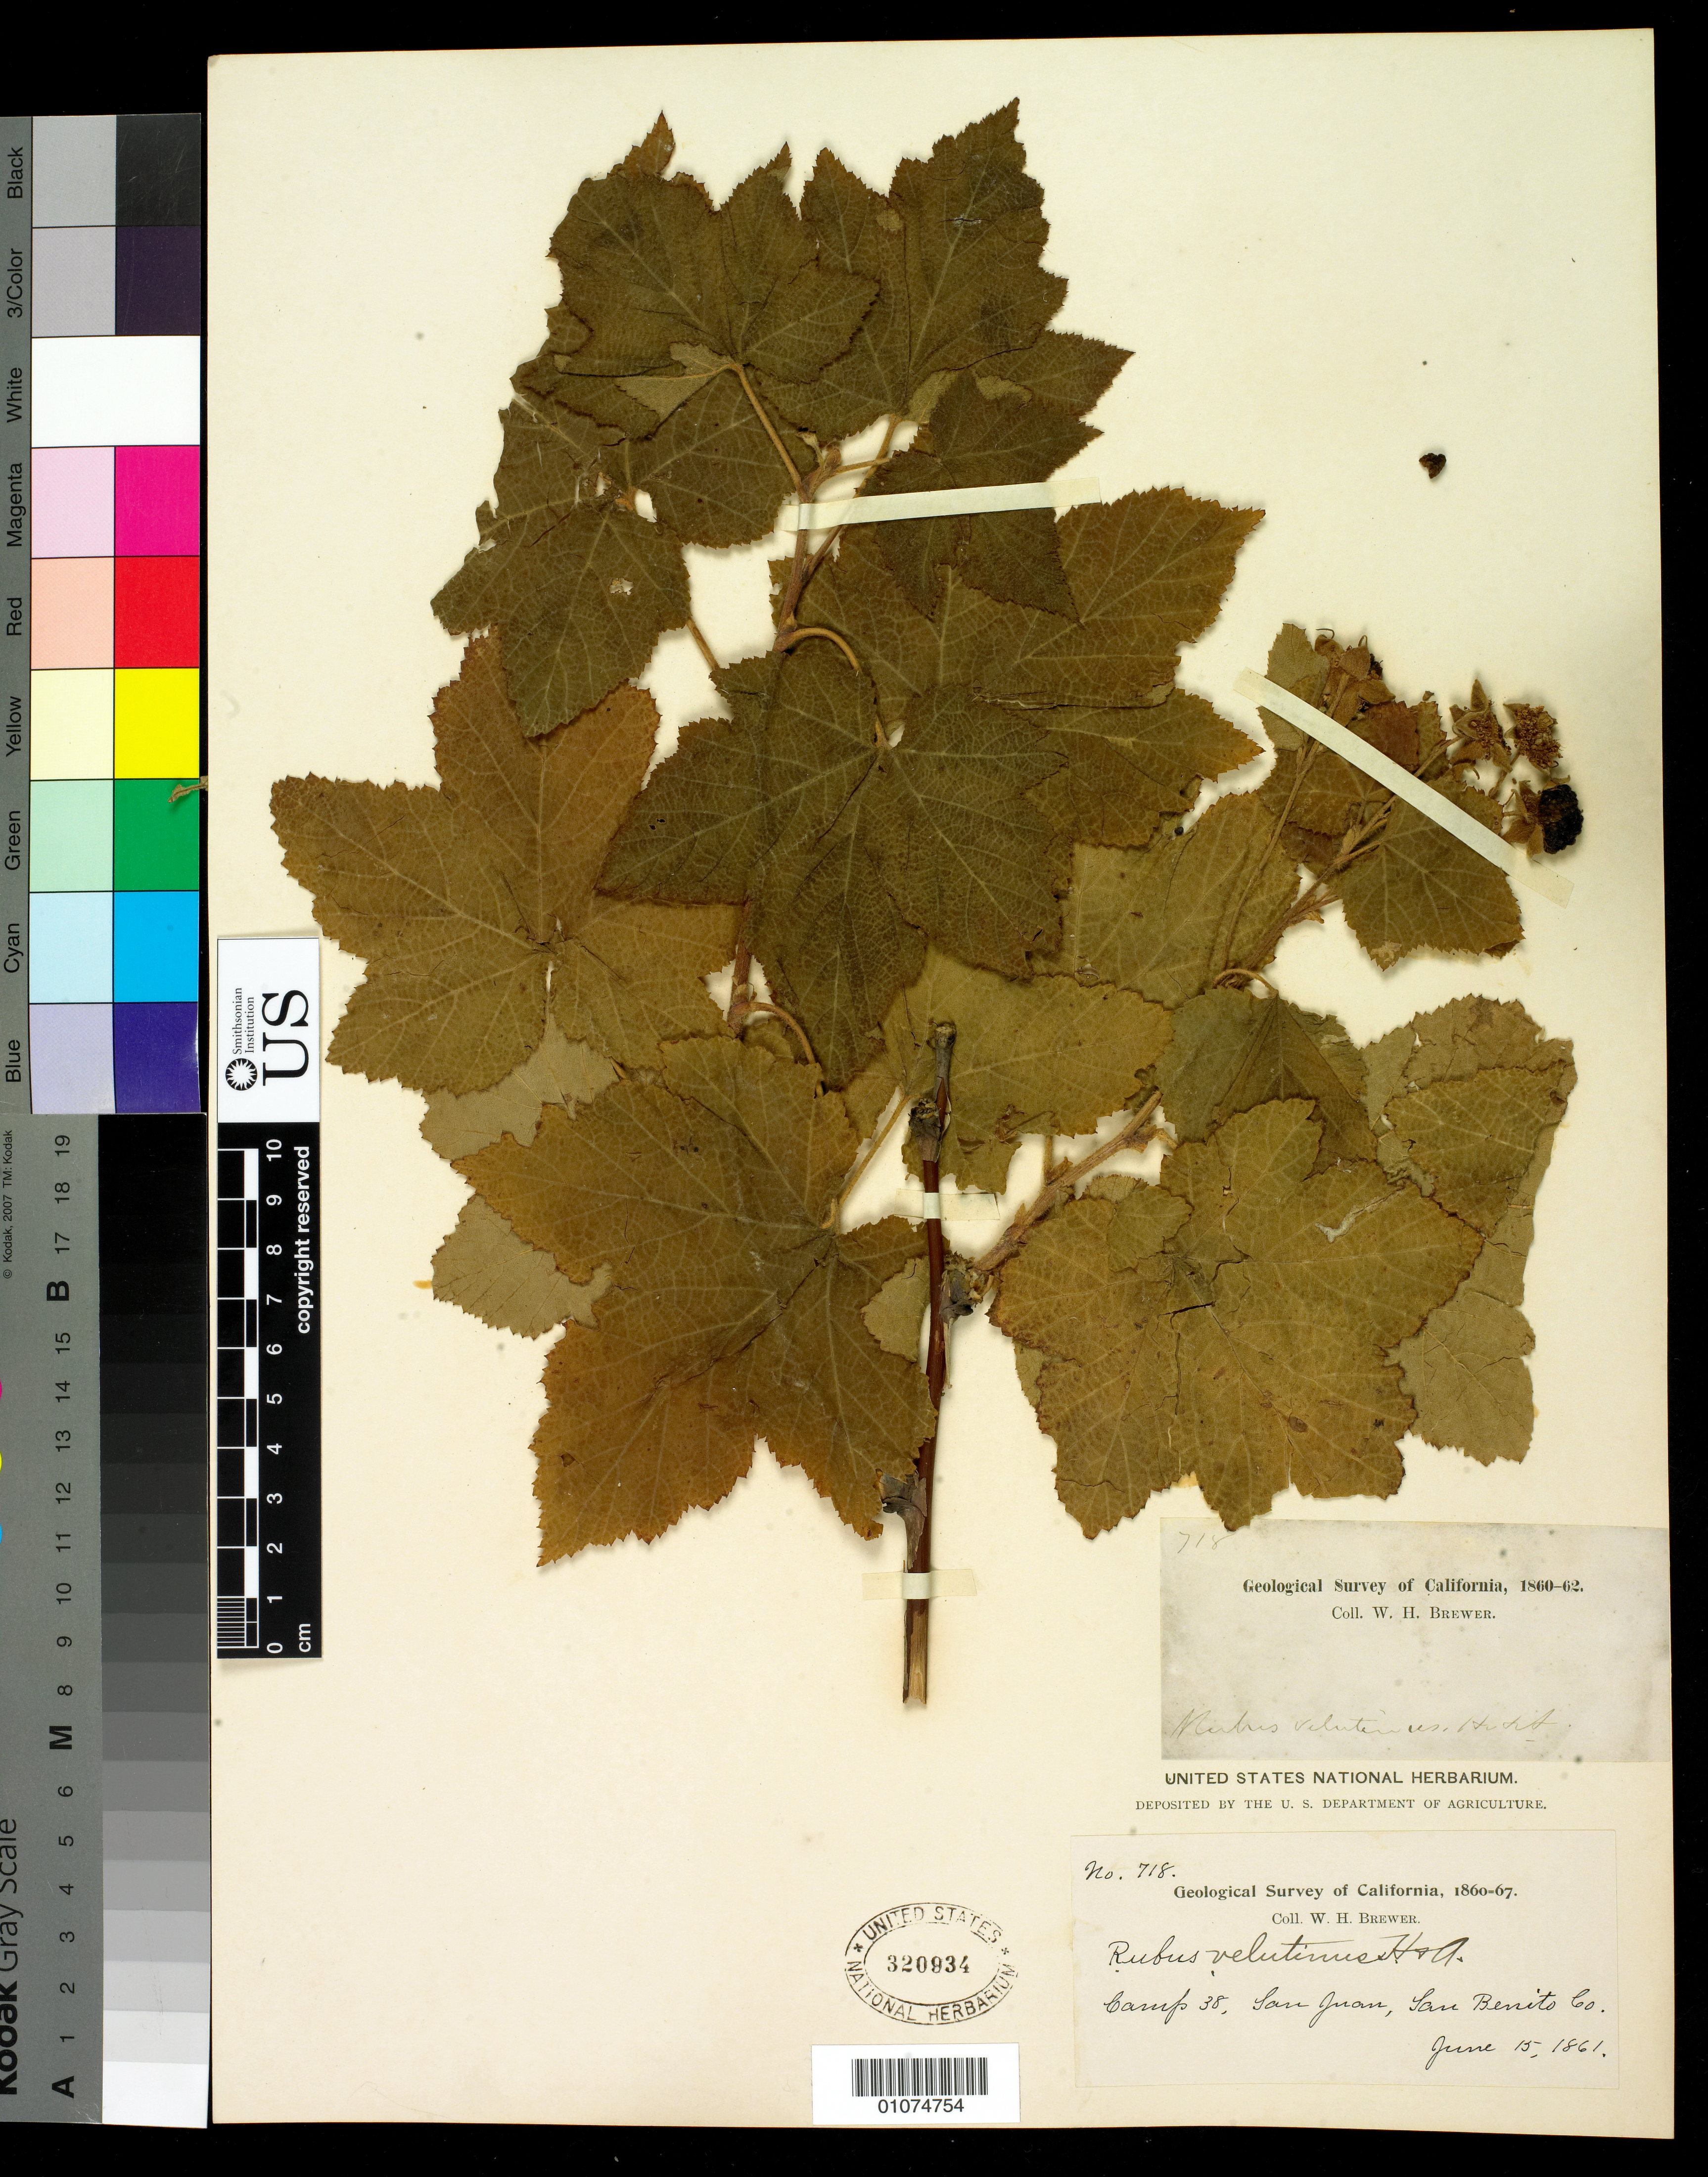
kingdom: Plantae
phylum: Tracheophyta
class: Magnoliopsida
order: Rosales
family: Rosaceae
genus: Rubus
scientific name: Rubus vitifolius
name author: Cham. & Schltdl.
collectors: W. H. Brewer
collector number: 718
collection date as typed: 15 Jun 1861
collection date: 1861-06-15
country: United States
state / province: California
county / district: San Benito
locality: Camp 38, San Juan, San Benito Co.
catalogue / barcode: US 320934